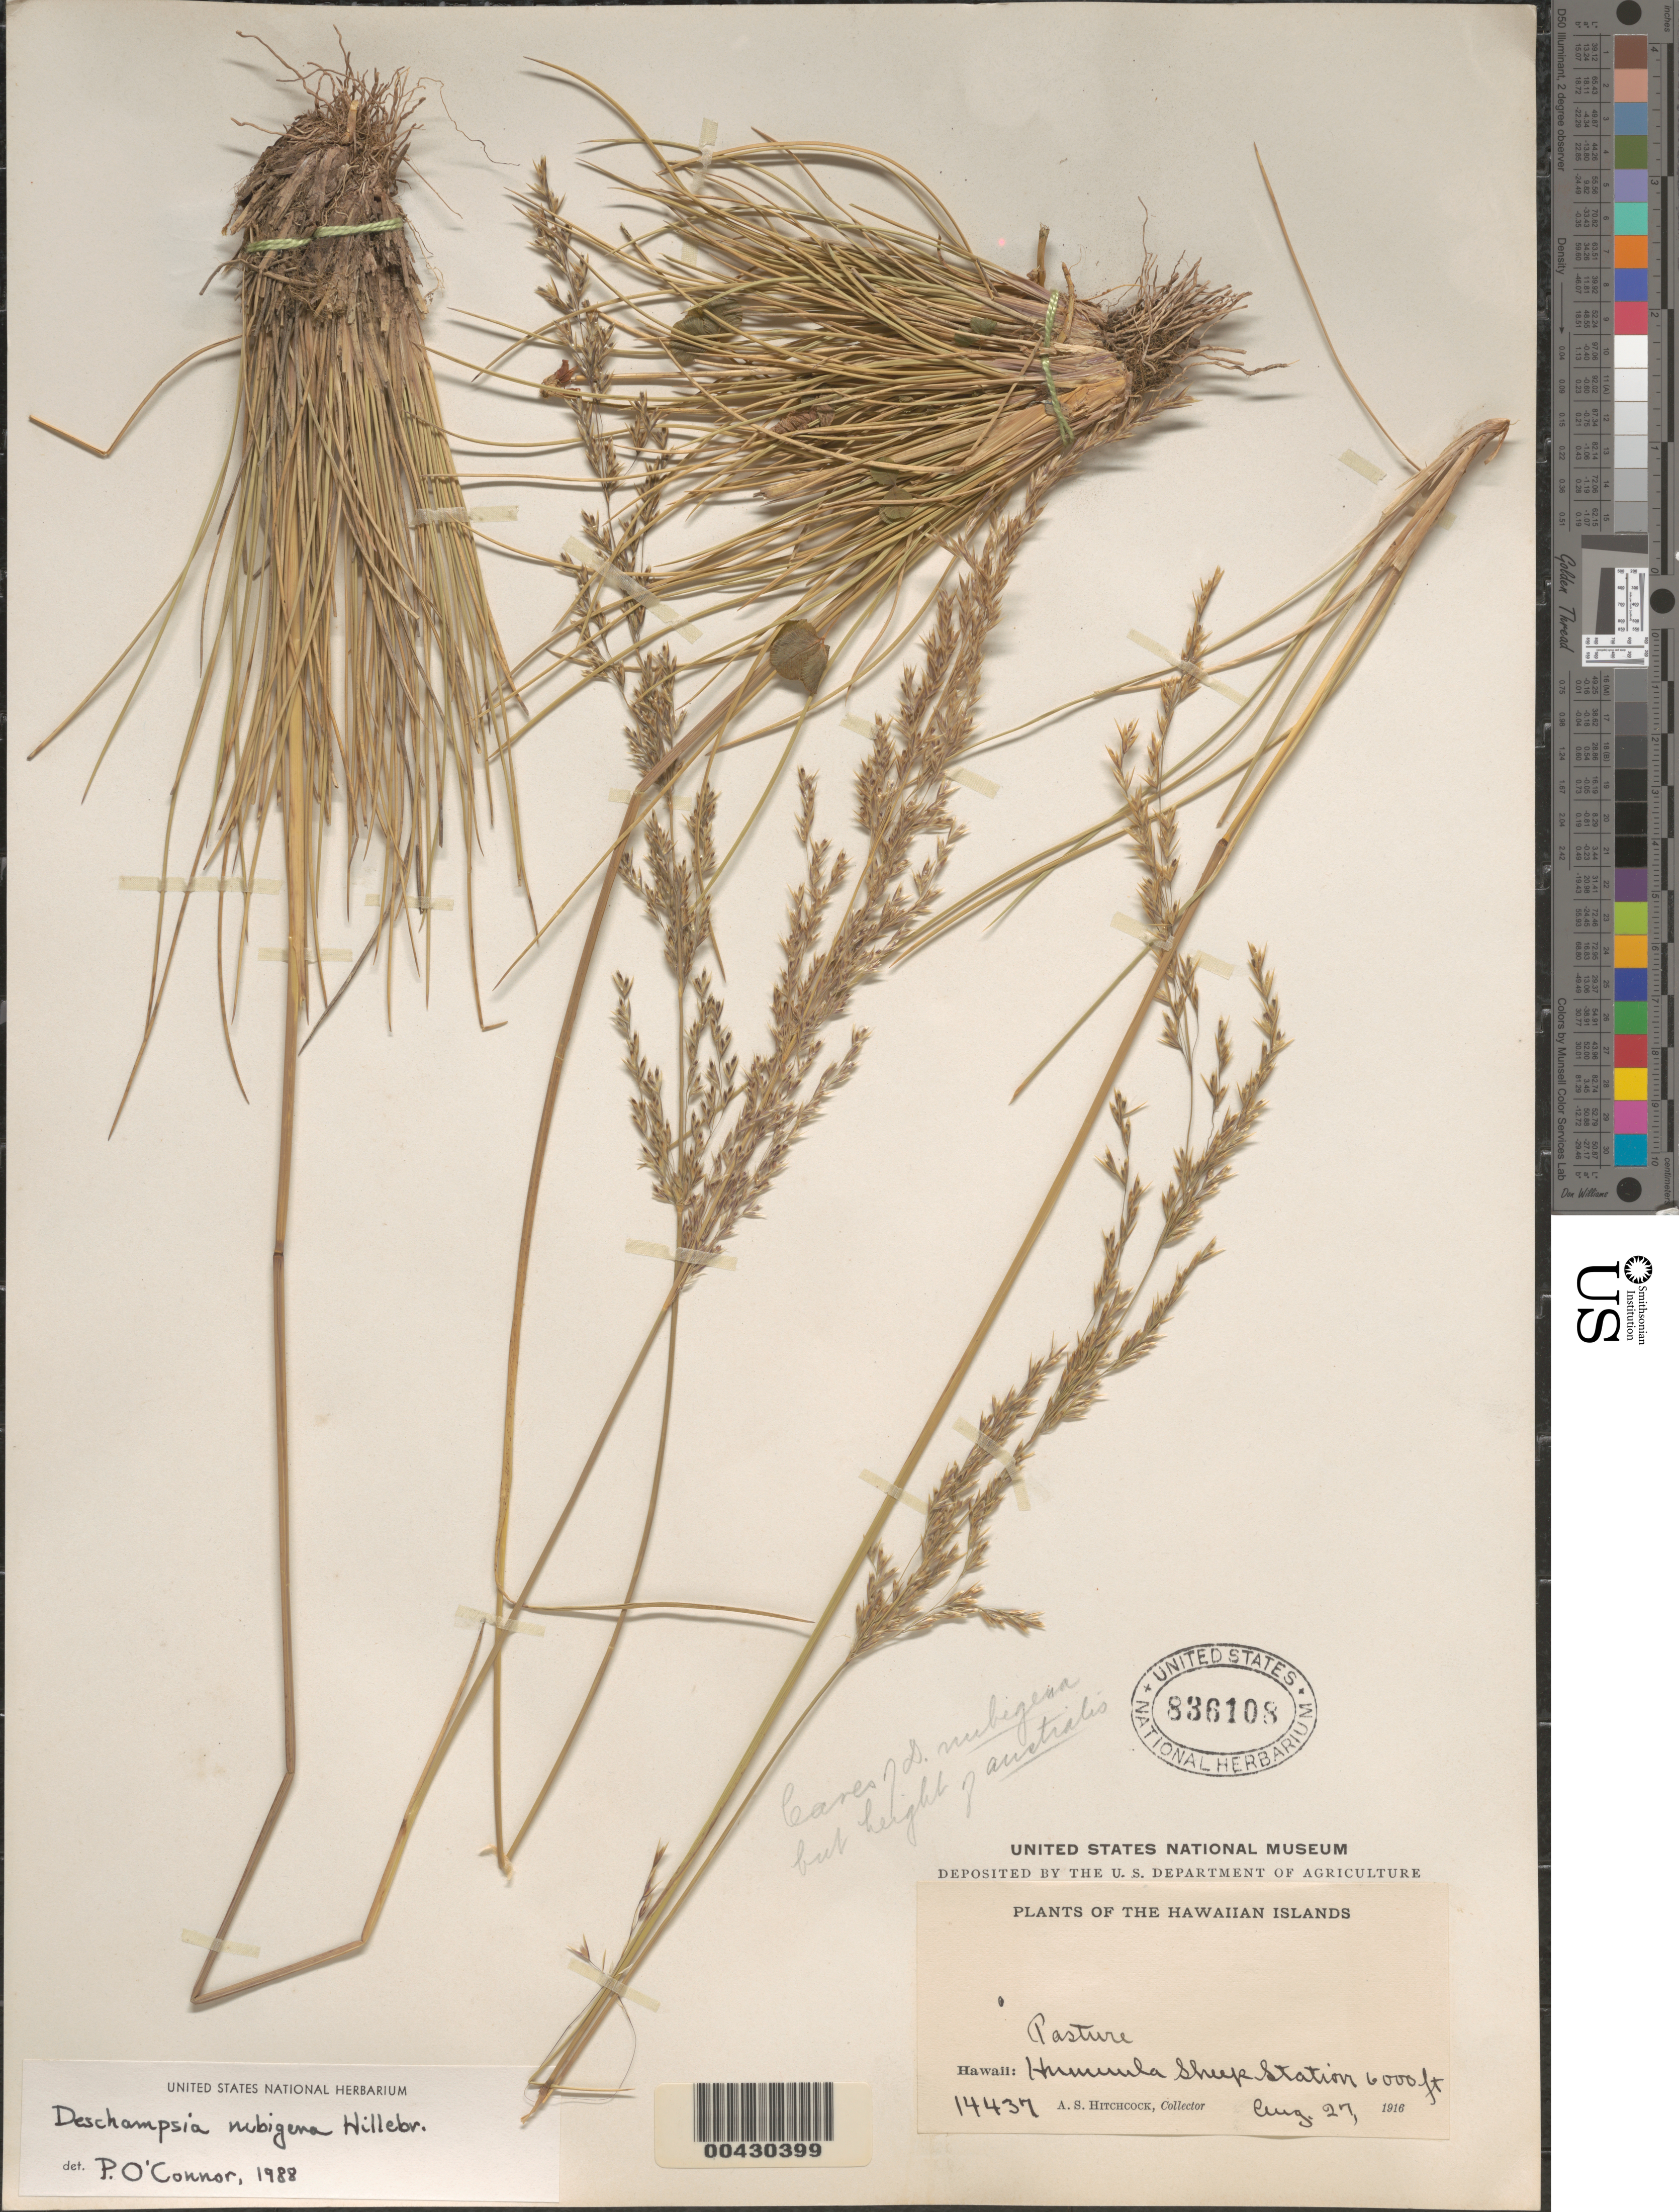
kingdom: Plantae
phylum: Tracheophyta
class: Liliopsida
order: Poales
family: Poaceae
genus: Deschampsia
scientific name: Deschampsia nubigena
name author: Hillebr.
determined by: O'Connor, P.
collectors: A. S. Hitchcock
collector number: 14437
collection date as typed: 27 Aug 1916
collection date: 1916-08-27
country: United States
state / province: Hawaii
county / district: Hawaii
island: Hawaii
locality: Humuula Sheep Station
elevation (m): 1829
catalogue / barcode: US 836108